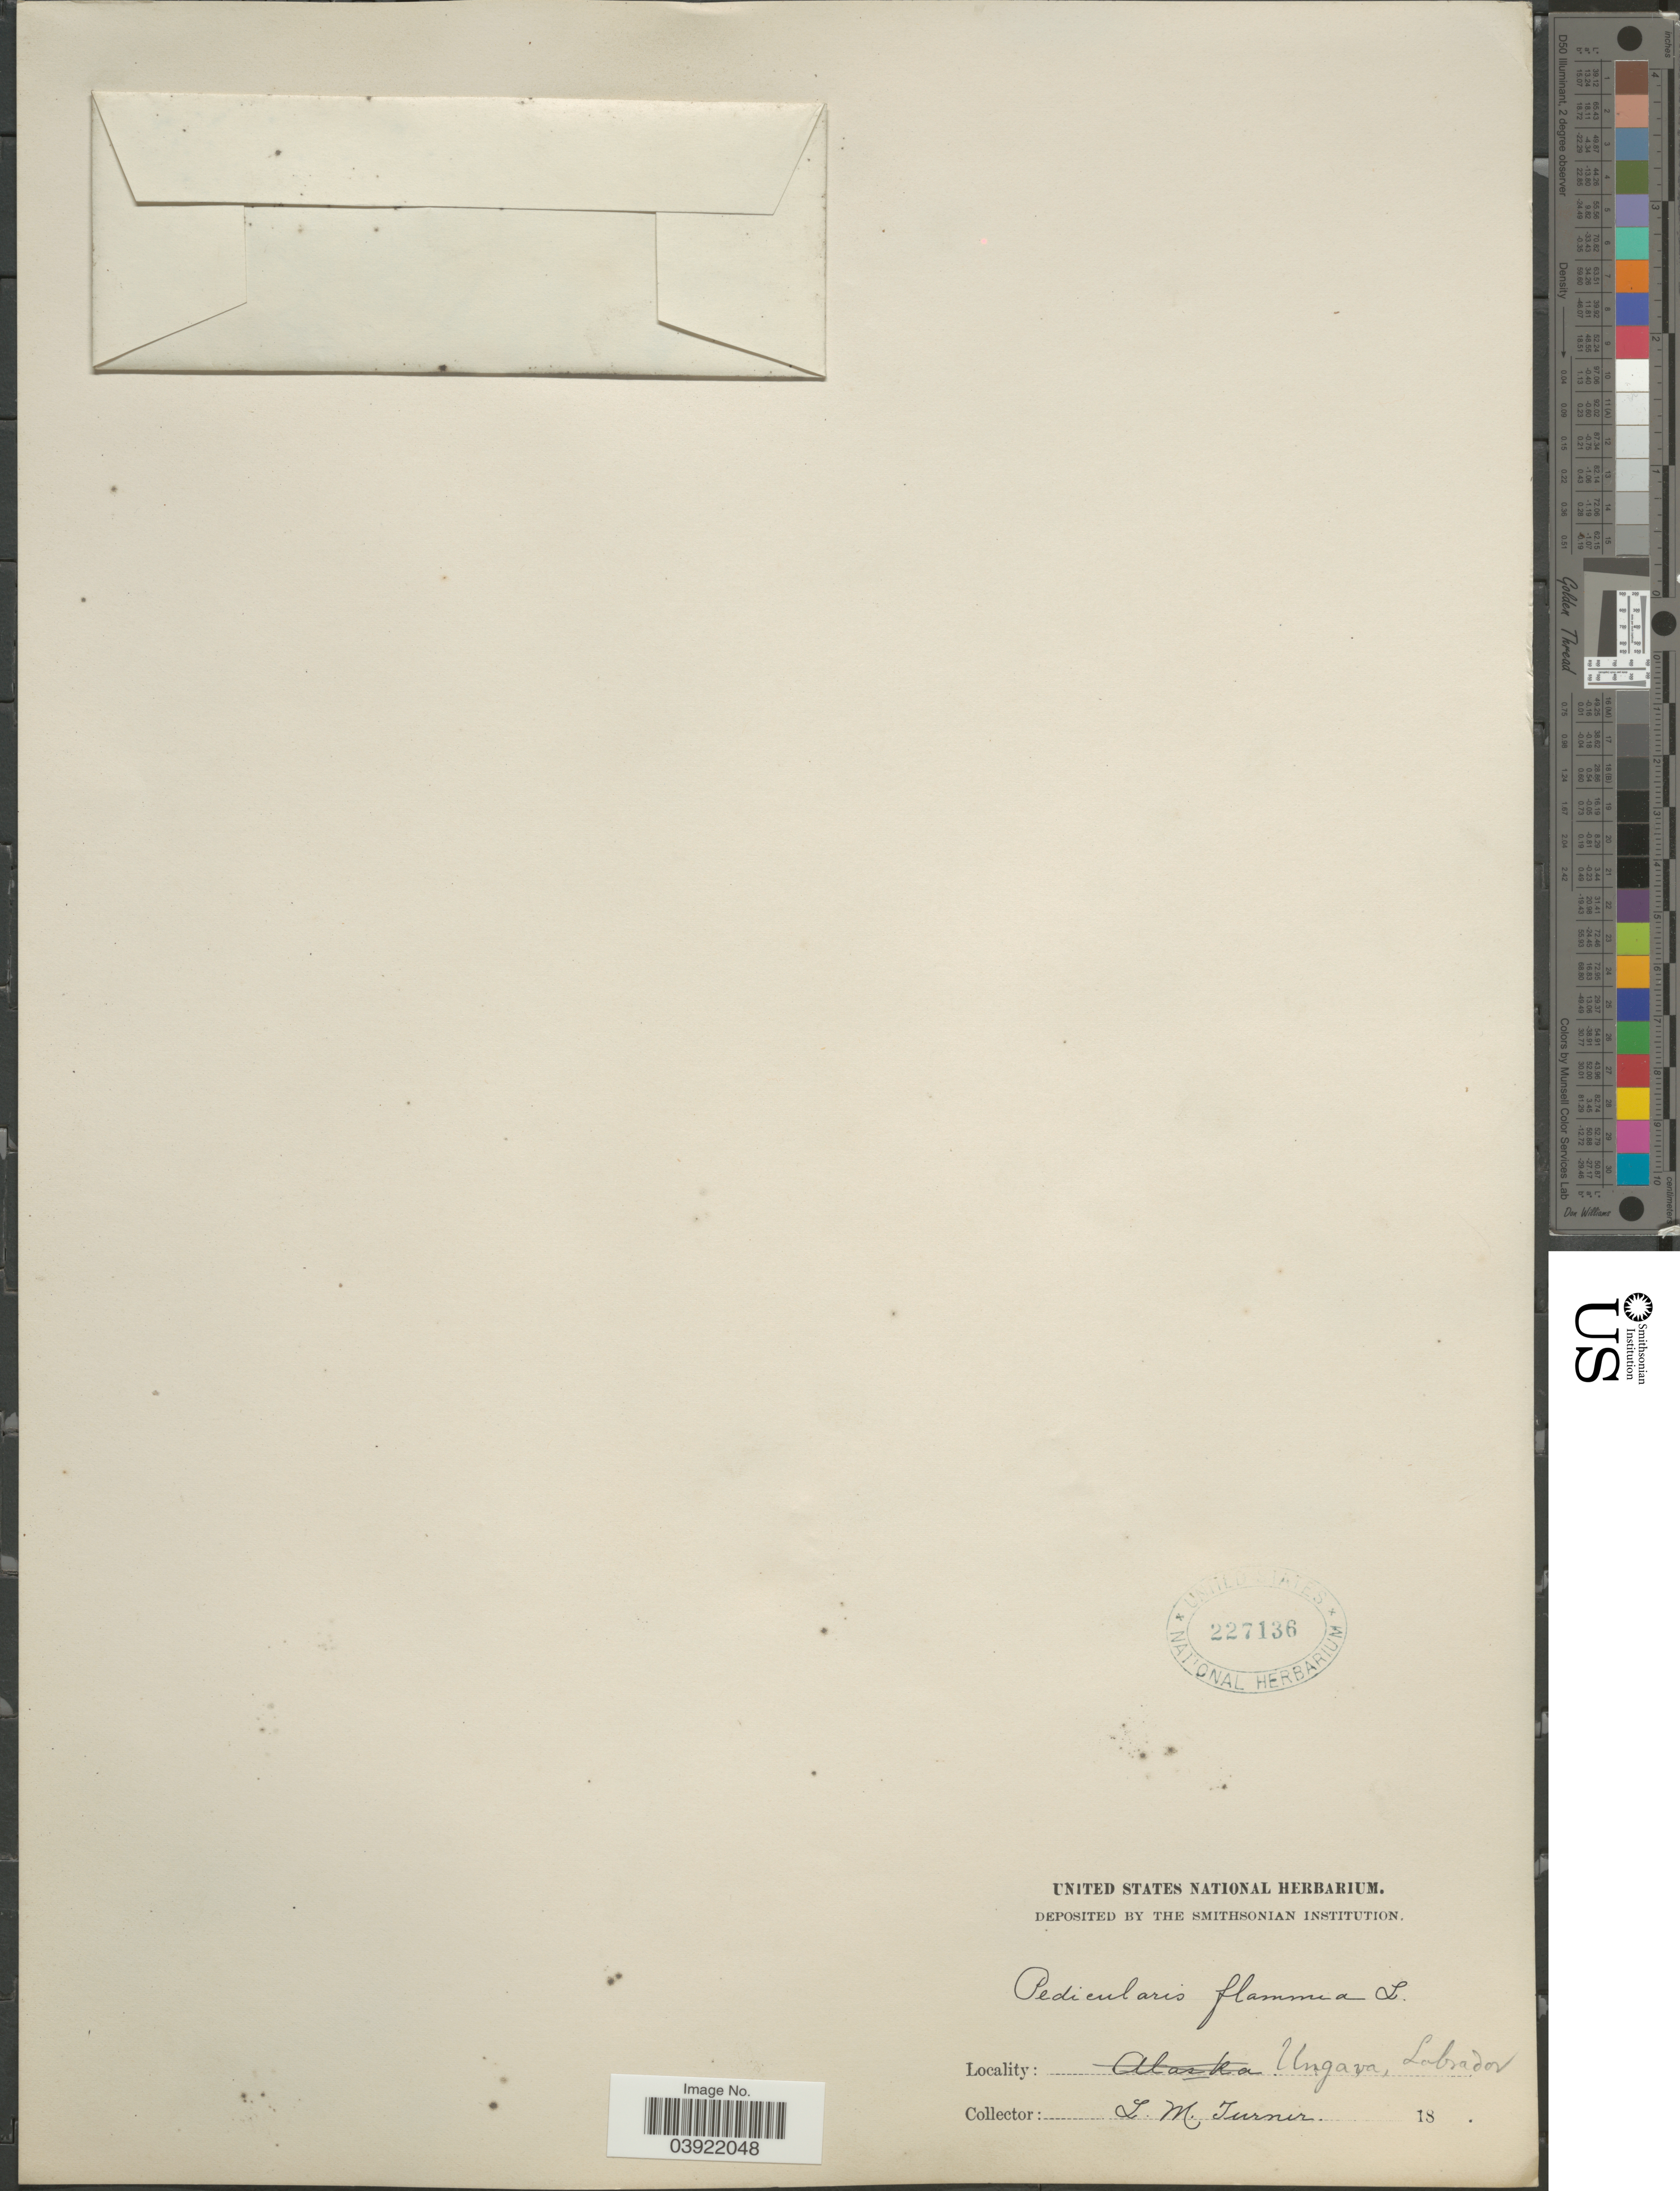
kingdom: Plantae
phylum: Tracheophyta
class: Magnoliopsida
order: Lamiales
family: Orobanchaceae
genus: Pedicularis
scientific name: Pedicularis flammea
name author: L.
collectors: L. M. Turner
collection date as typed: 18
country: Canada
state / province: Newfoundland and Labrador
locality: Ungava, Labrador.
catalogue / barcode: US 227136